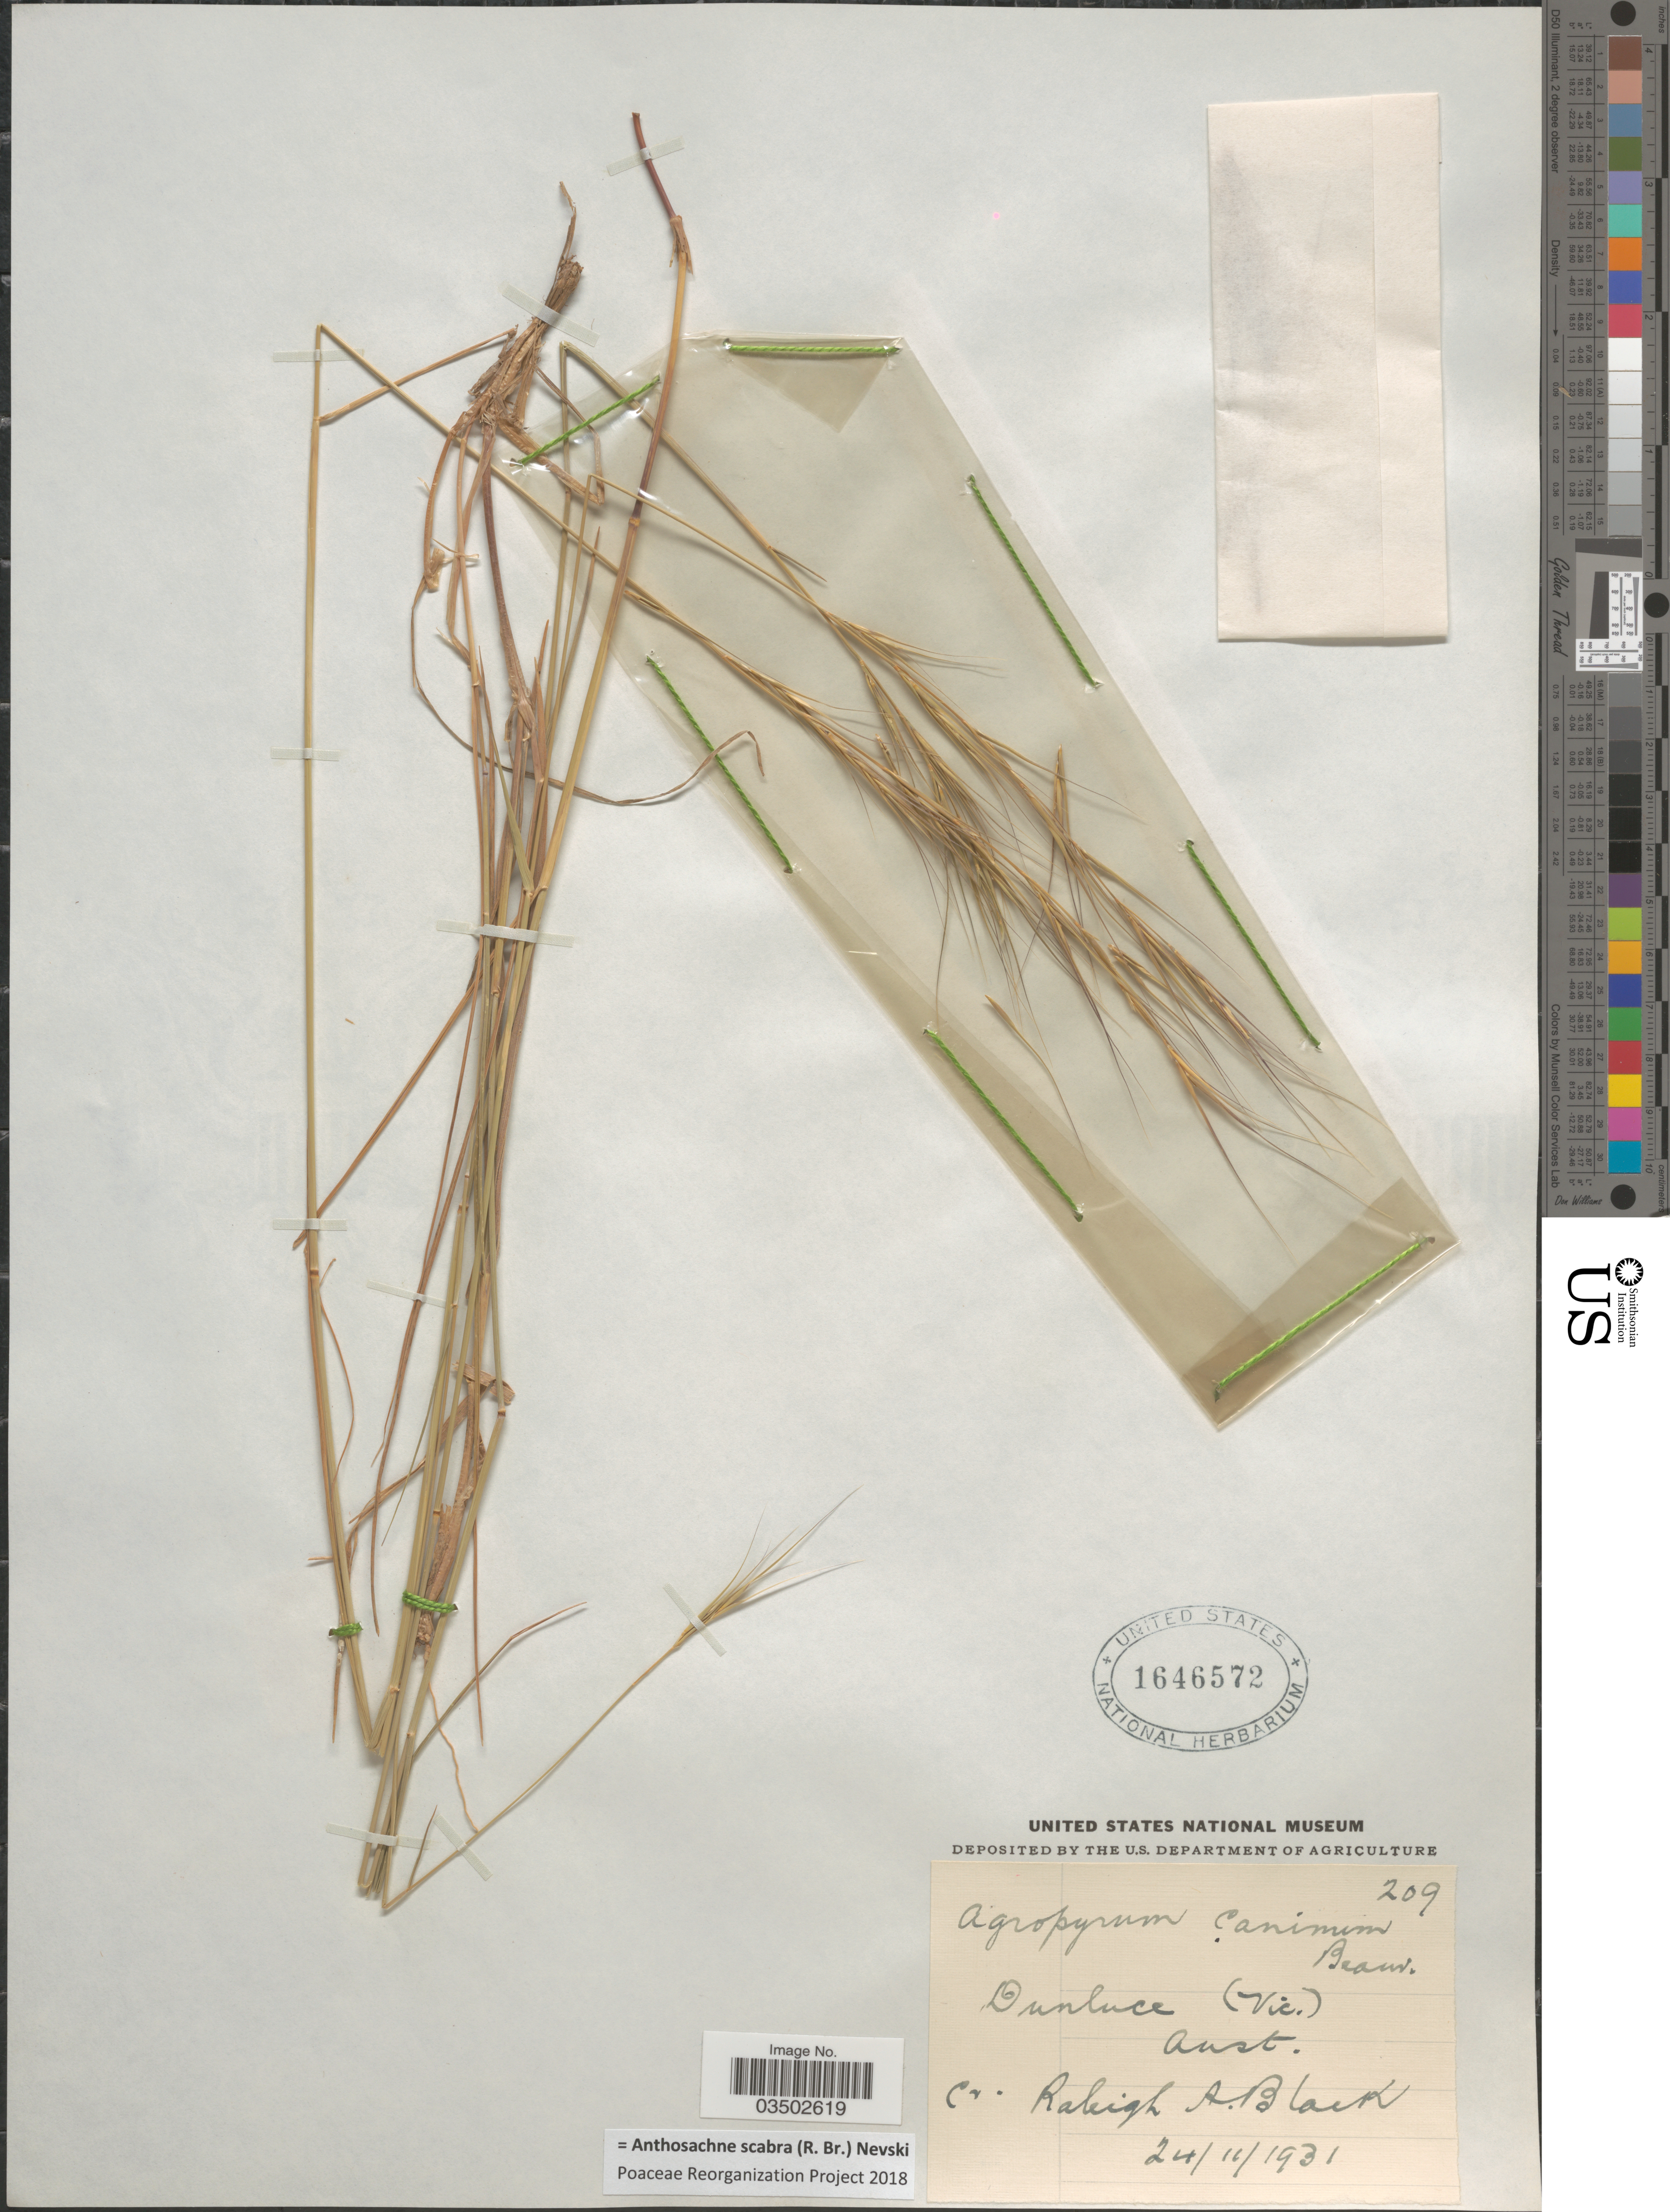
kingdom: Plantae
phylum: Tracheophyta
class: Liliopsida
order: Poales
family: Poaceae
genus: Anthosachne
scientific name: Anthosachne scabra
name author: (R. Br.) Nevski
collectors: R. A. Black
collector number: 209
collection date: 1931-11-24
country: Australia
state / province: Victoria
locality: Dunluce (Vic).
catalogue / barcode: US 1646572